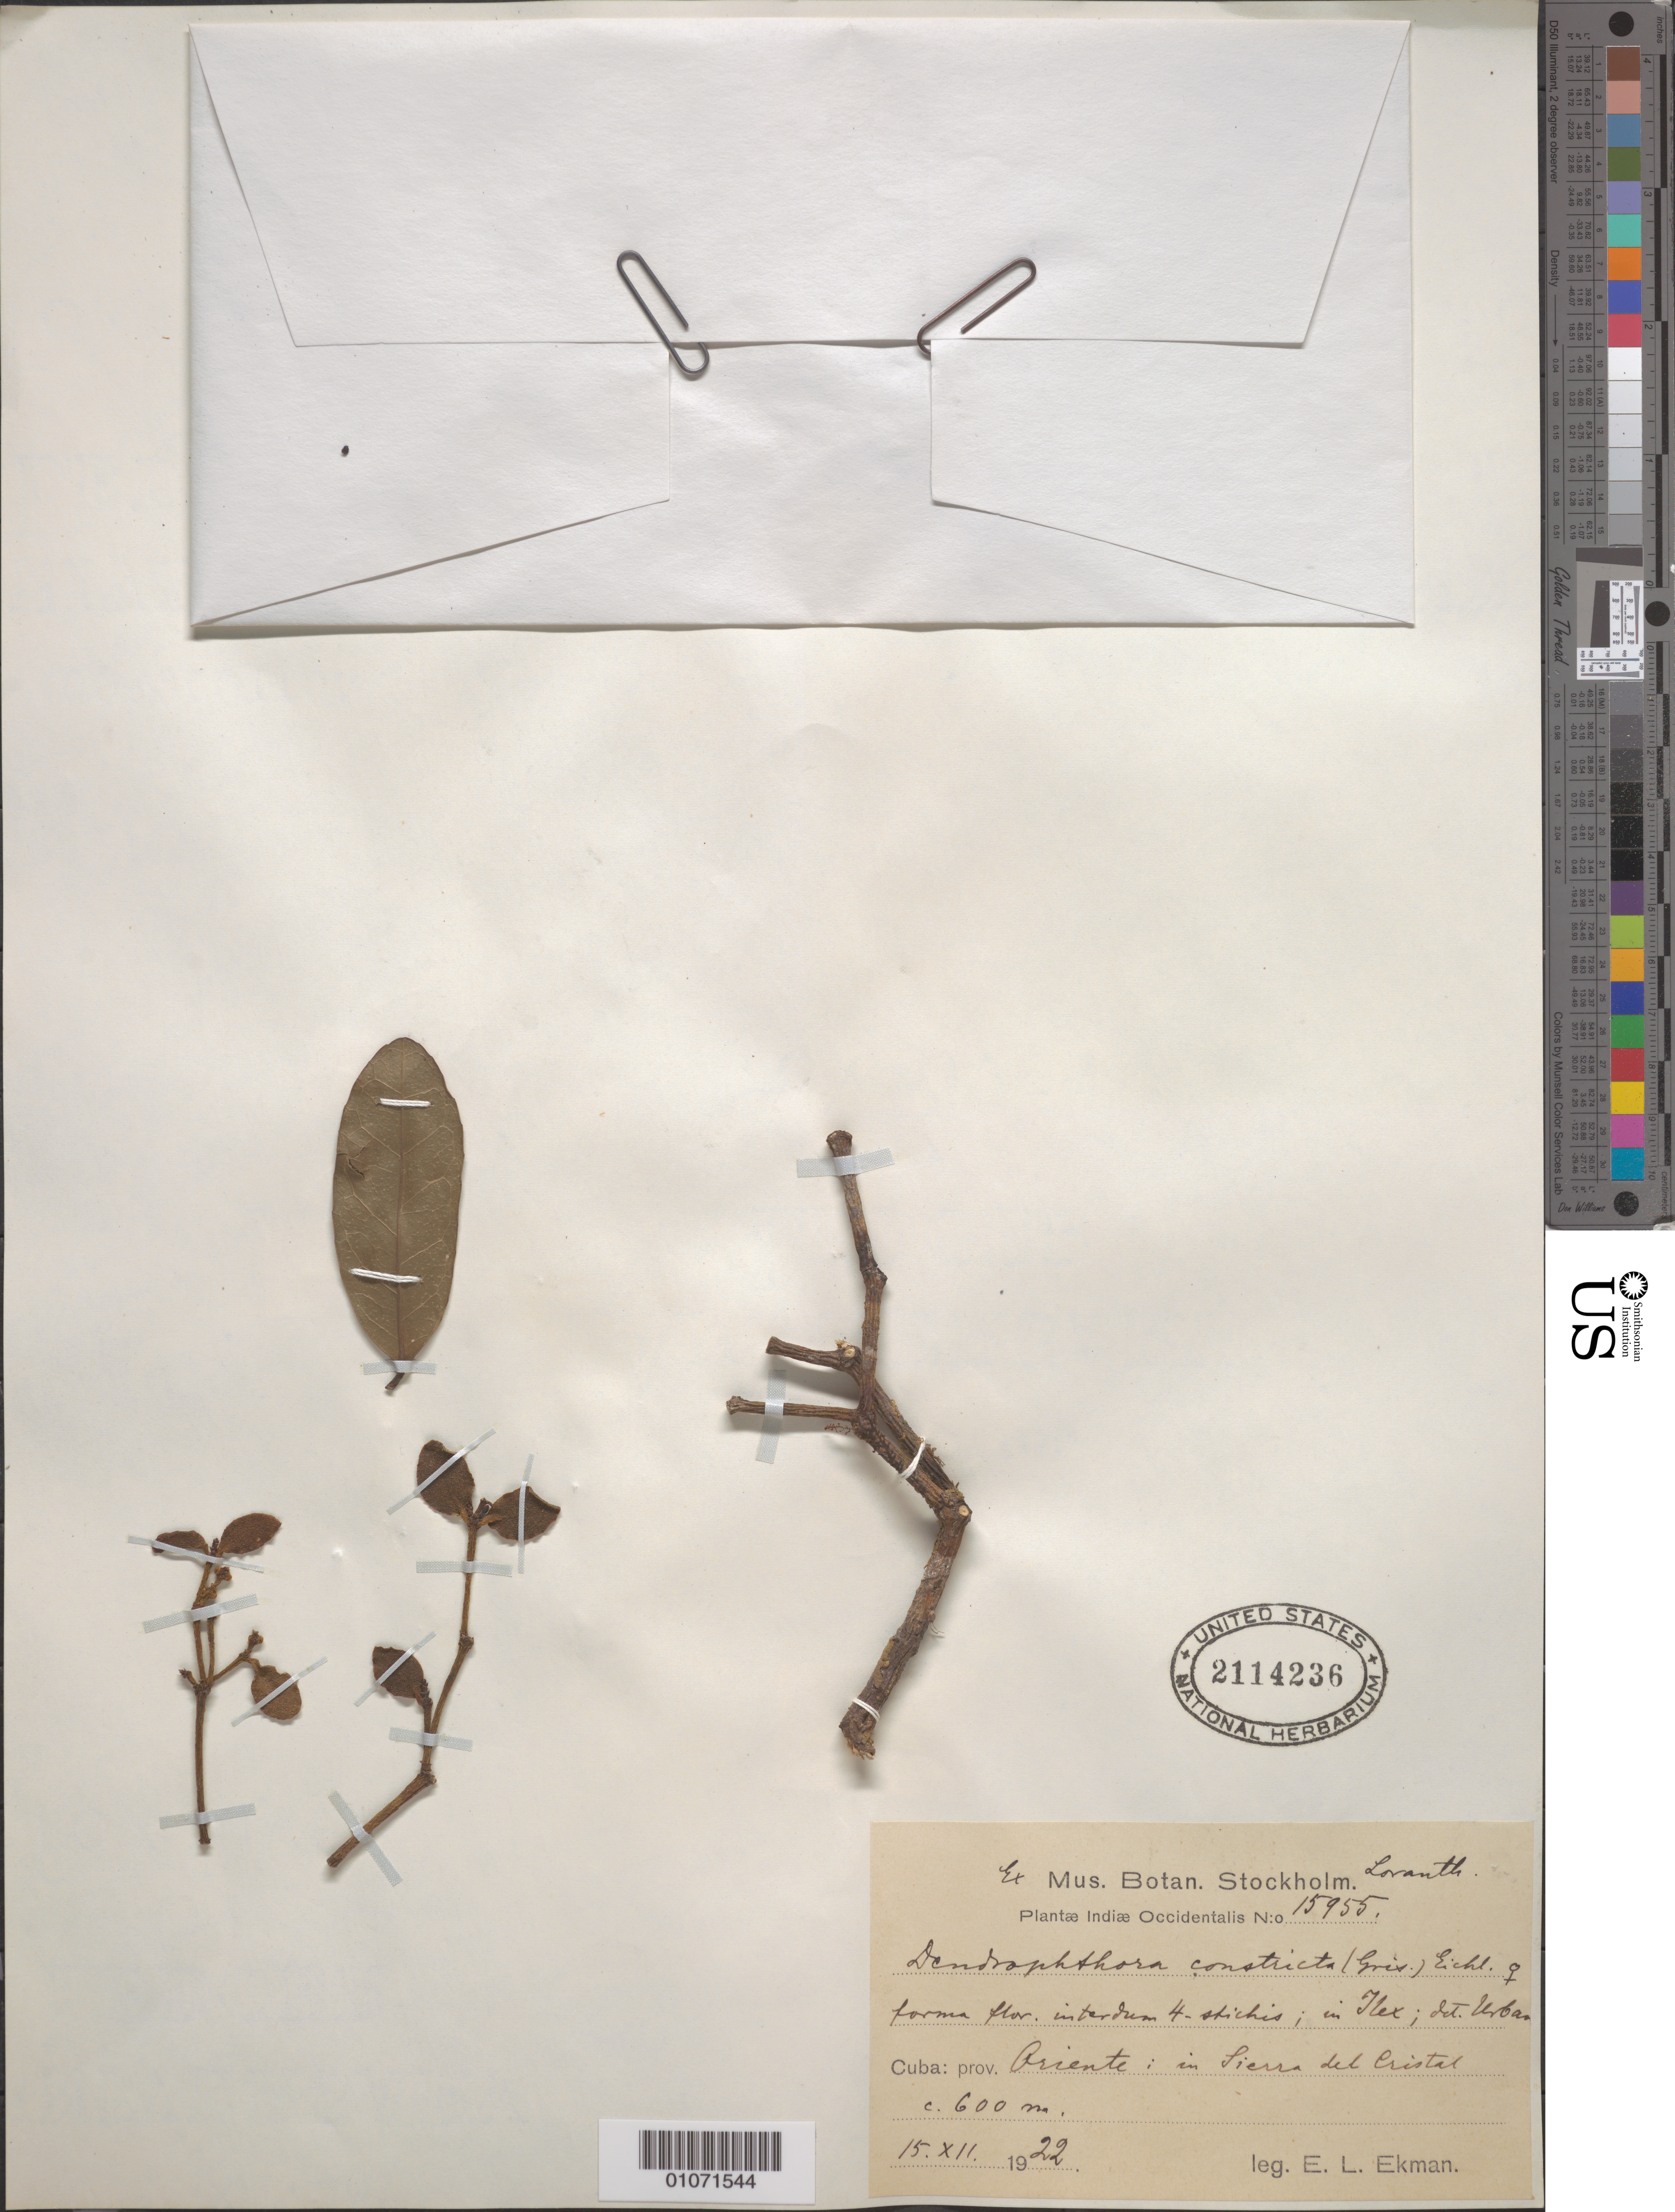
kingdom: Plantae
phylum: Tracheophyta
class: Magnoliopsida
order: Santalales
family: Viscaceae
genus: Dendrophthora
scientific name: Dendrophthora constricta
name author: Eichler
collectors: E. L. Ekman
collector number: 15955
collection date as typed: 15 Dec 1922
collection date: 1922-12-15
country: Cuba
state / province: Oriente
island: Cuba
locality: In Sierra de Cristal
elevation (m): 600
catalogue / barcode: US 2114236